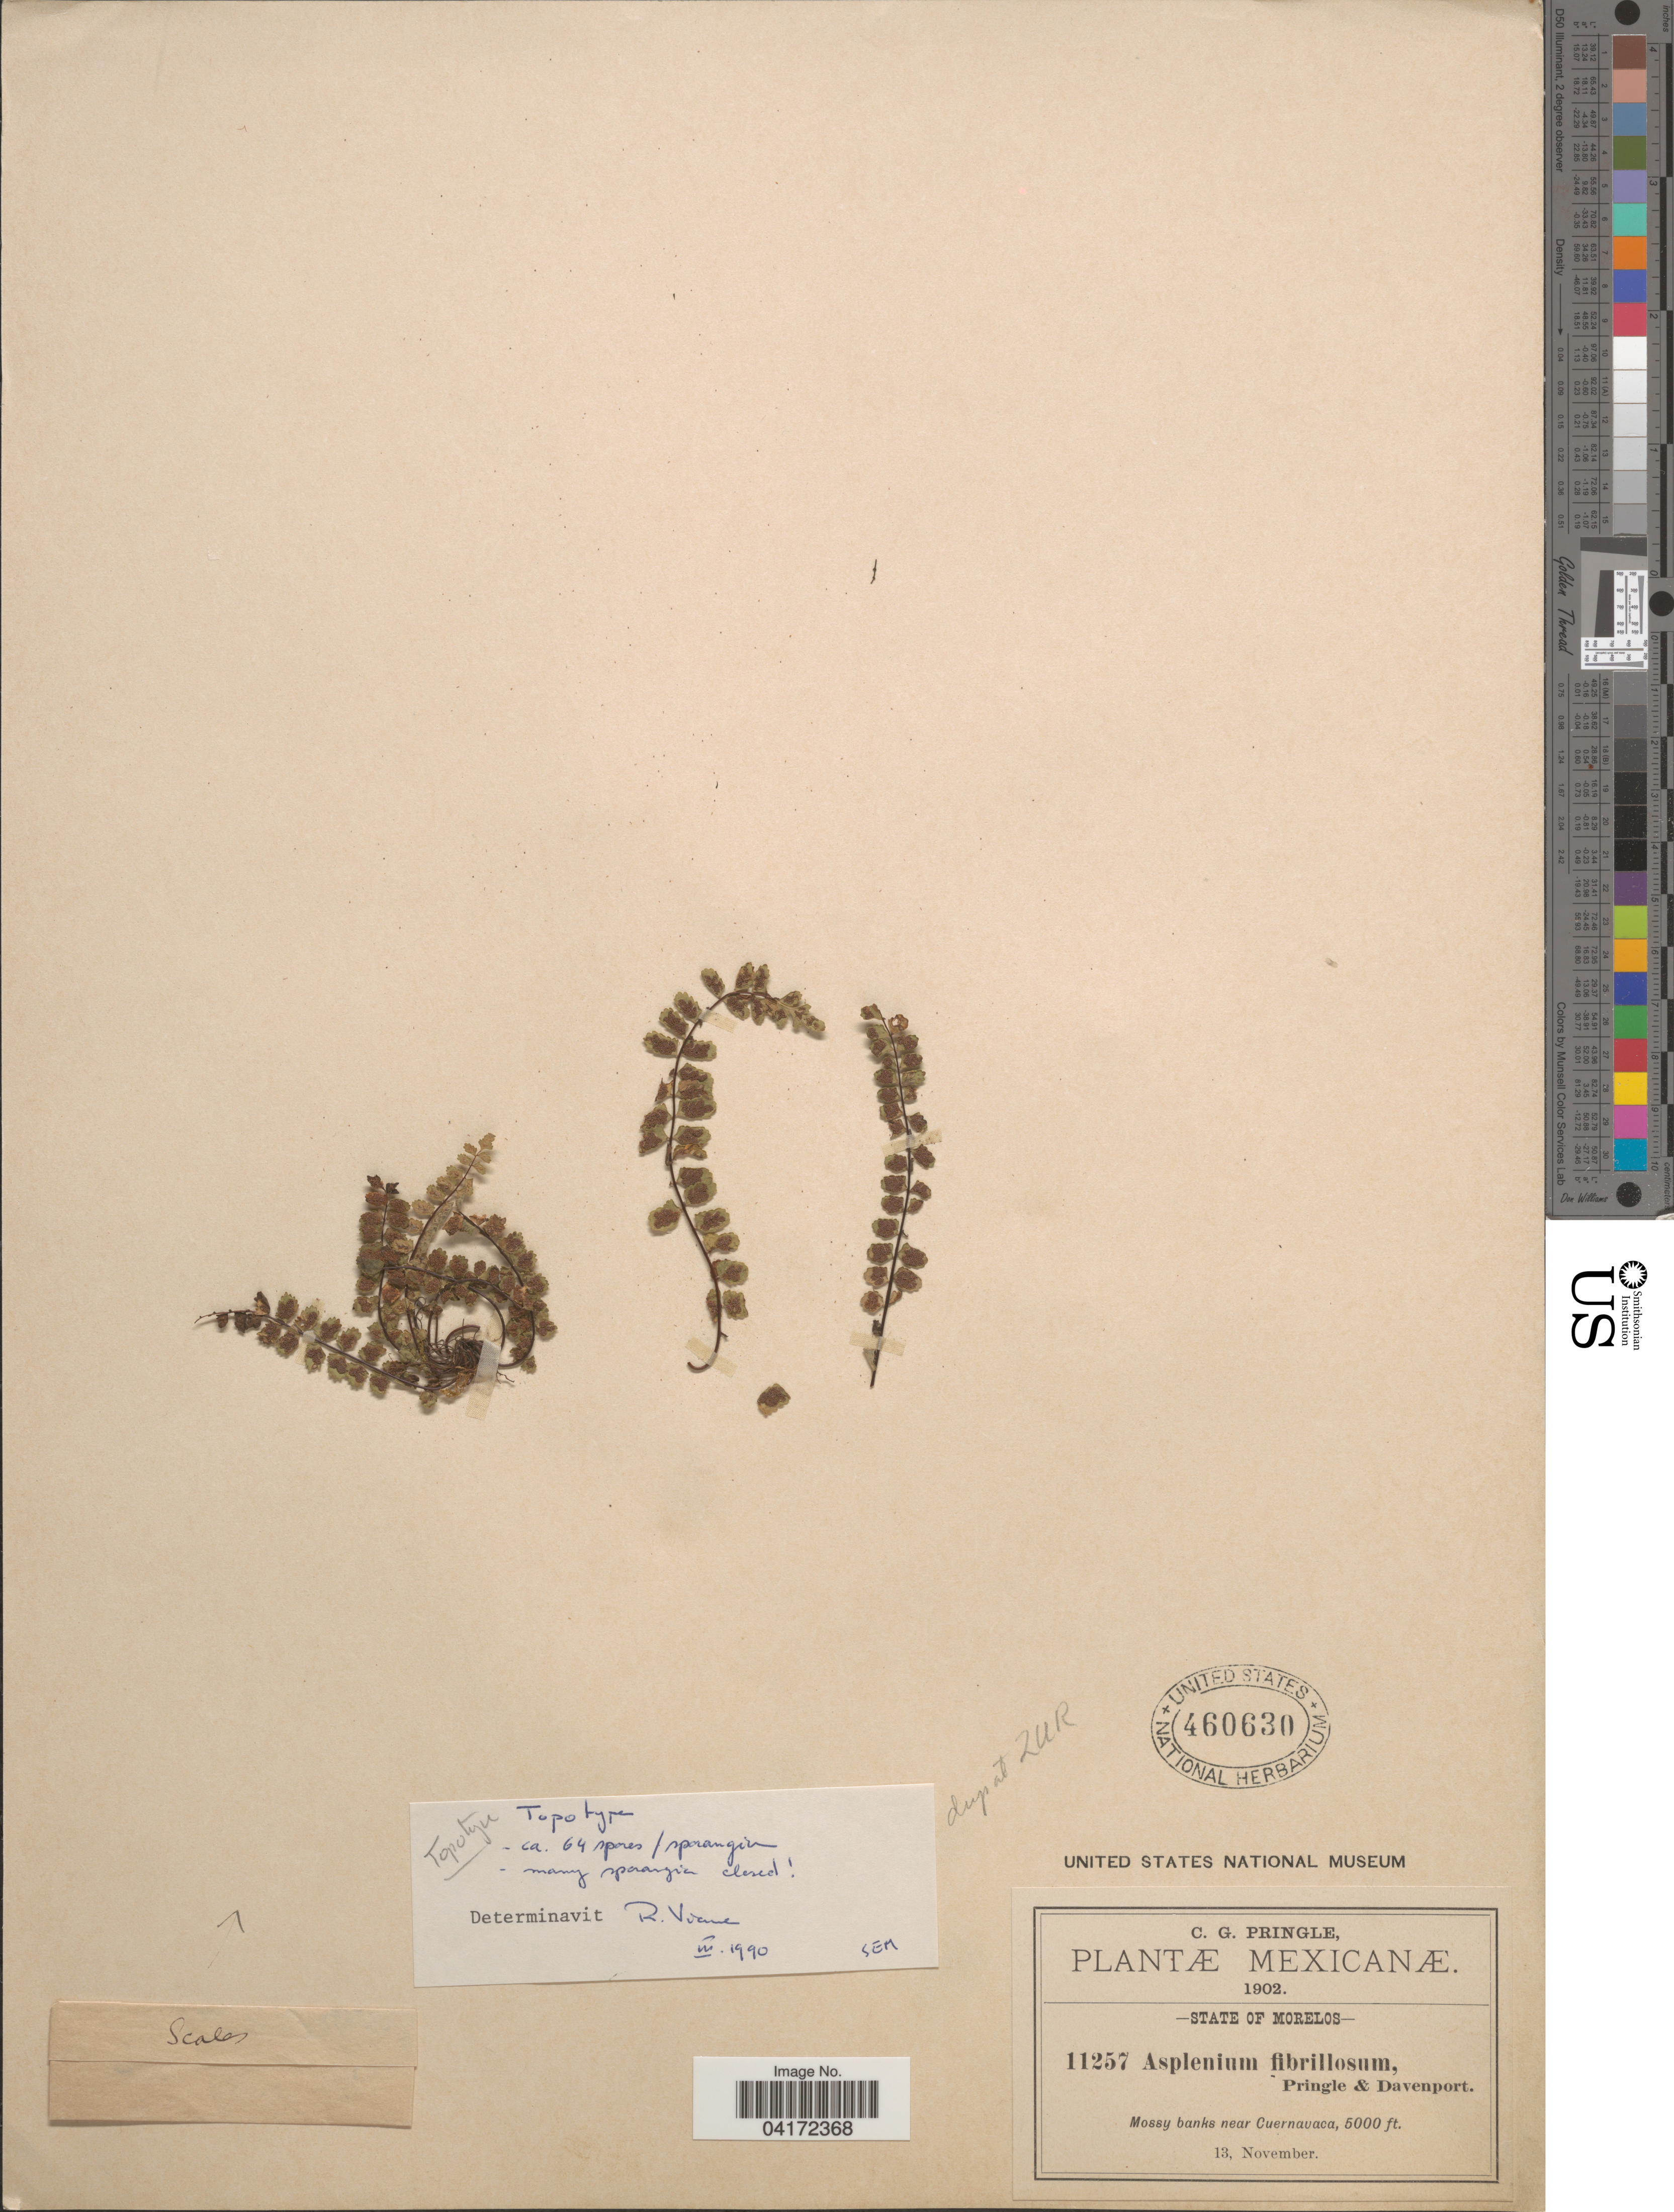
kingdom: Plantae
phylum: Tracheophyta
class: Polypodiopsida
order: Polypodiales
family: Aspleniaceae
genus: Asplenium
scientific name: Asplenium fibrillosum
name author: Pringle & Davenp.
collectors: C. G. Pringle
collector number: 11257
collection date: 1902-11-13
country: Mexico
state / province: Morelos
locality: Near Cuernavaca.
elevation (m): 1524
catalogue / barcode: US 460630